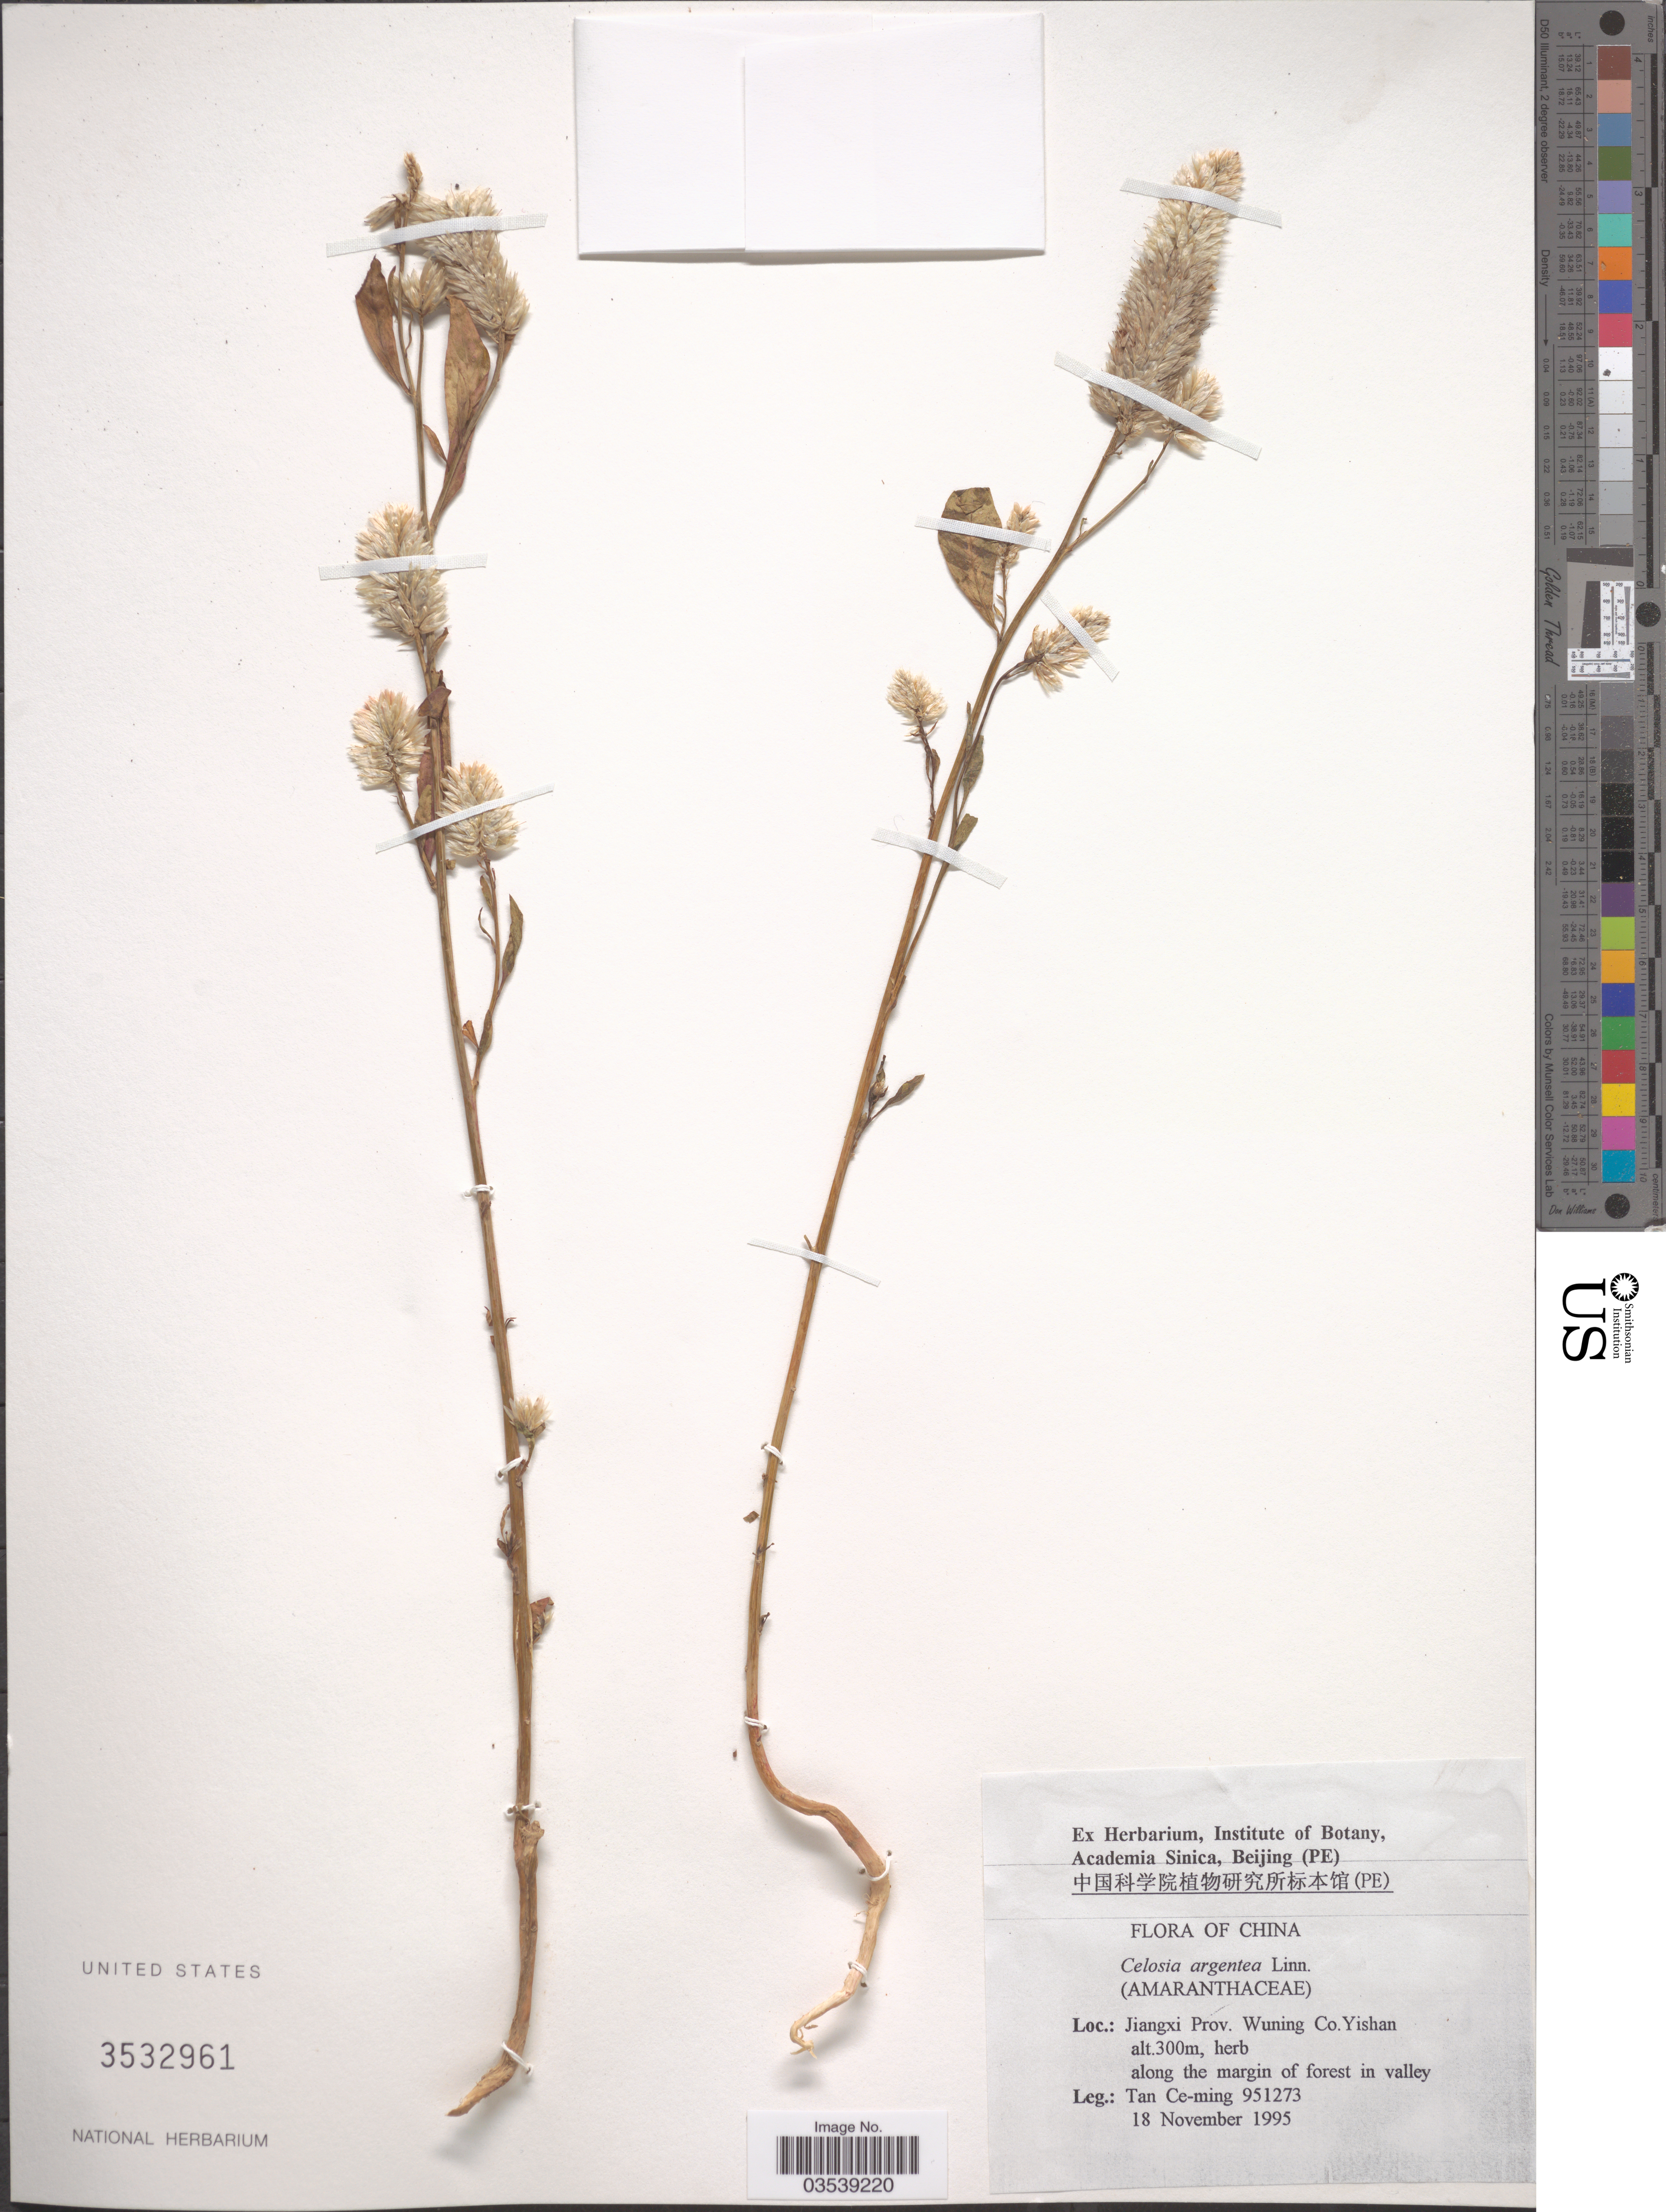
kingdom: Plantae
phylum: Tracheophyta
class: Magnoliopsida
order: Caryophyllales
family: Amaranthaceae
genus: Celosia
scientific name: Celosia argentea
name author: L.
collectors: T. Ce-ming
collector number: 951273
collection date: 1995-11-18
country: China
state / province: Jiangxi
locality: Jiangxi Prov., Wuning Co. Yishan.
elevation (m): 300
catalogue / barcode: US 3532961